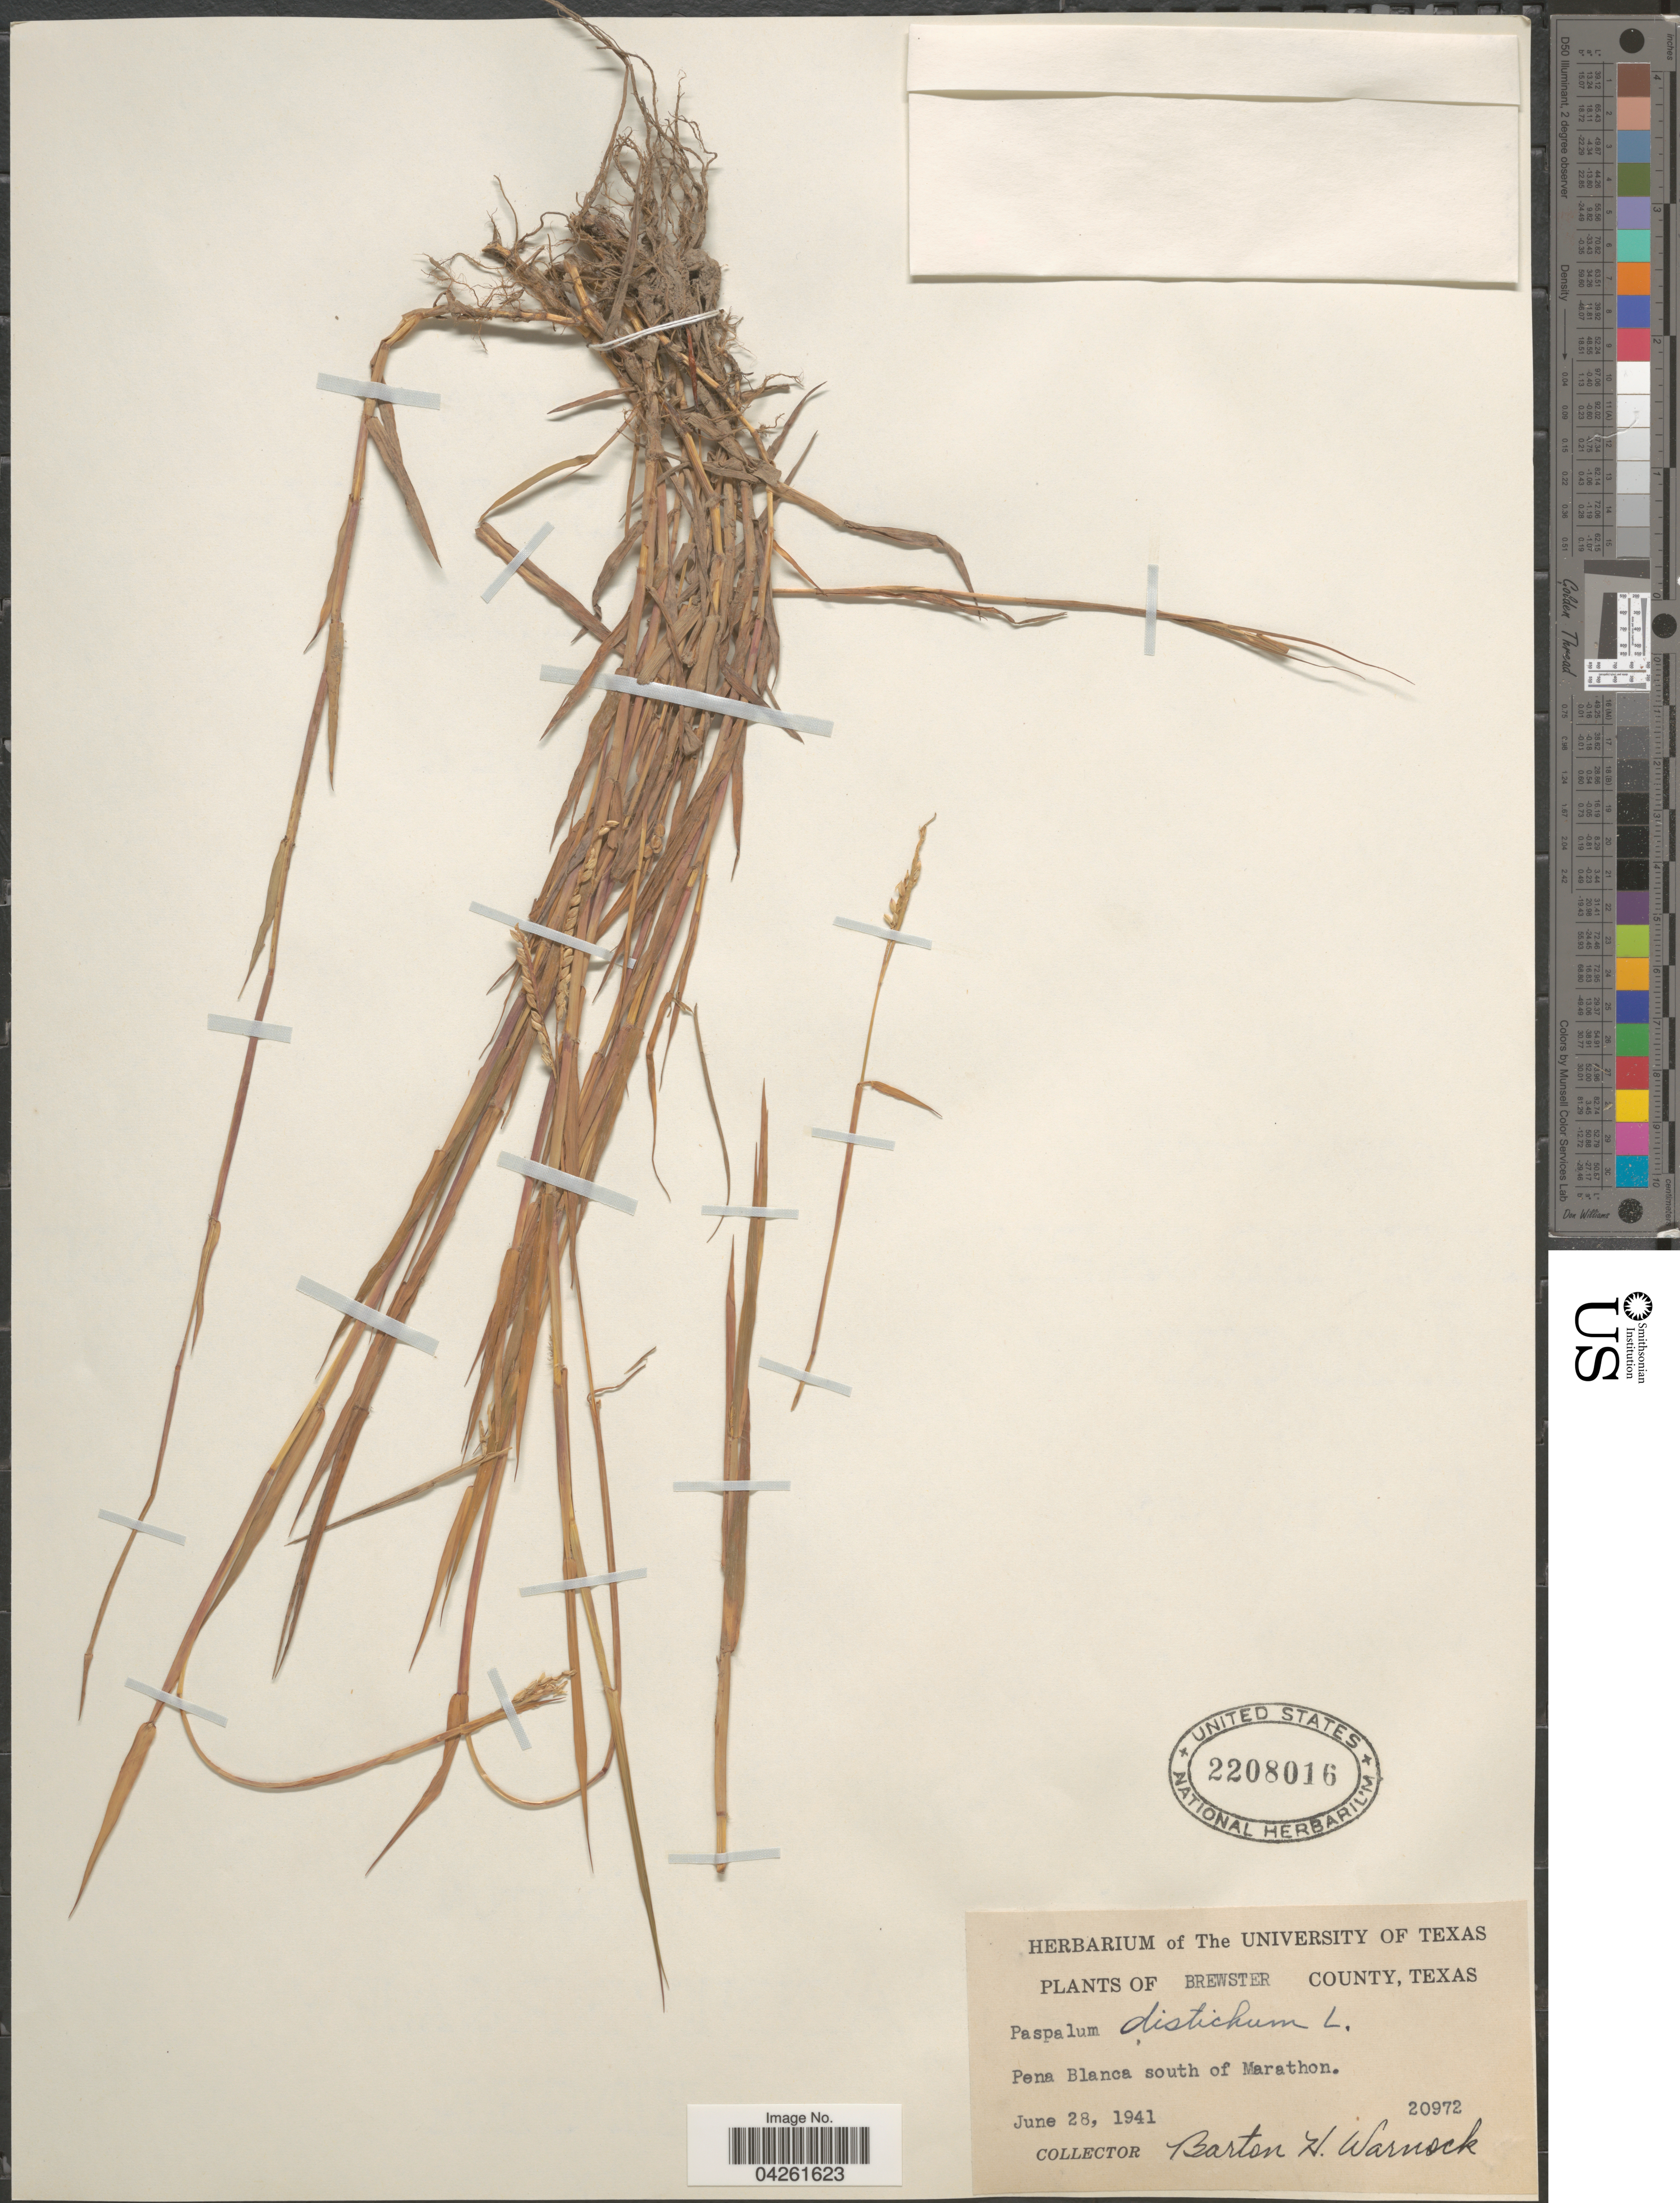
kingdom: Plantae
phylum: Tracheophyta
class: Liliopsida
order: Poales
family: Poaceae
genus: Paspalum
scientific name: Paspalum distichum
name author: L.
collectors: B. H. Warnock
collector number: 20972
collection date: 1941-06-28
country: United States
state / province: Texas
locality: Brewster County. Pena Blanca south of Marathon.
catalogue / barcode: US 2208016